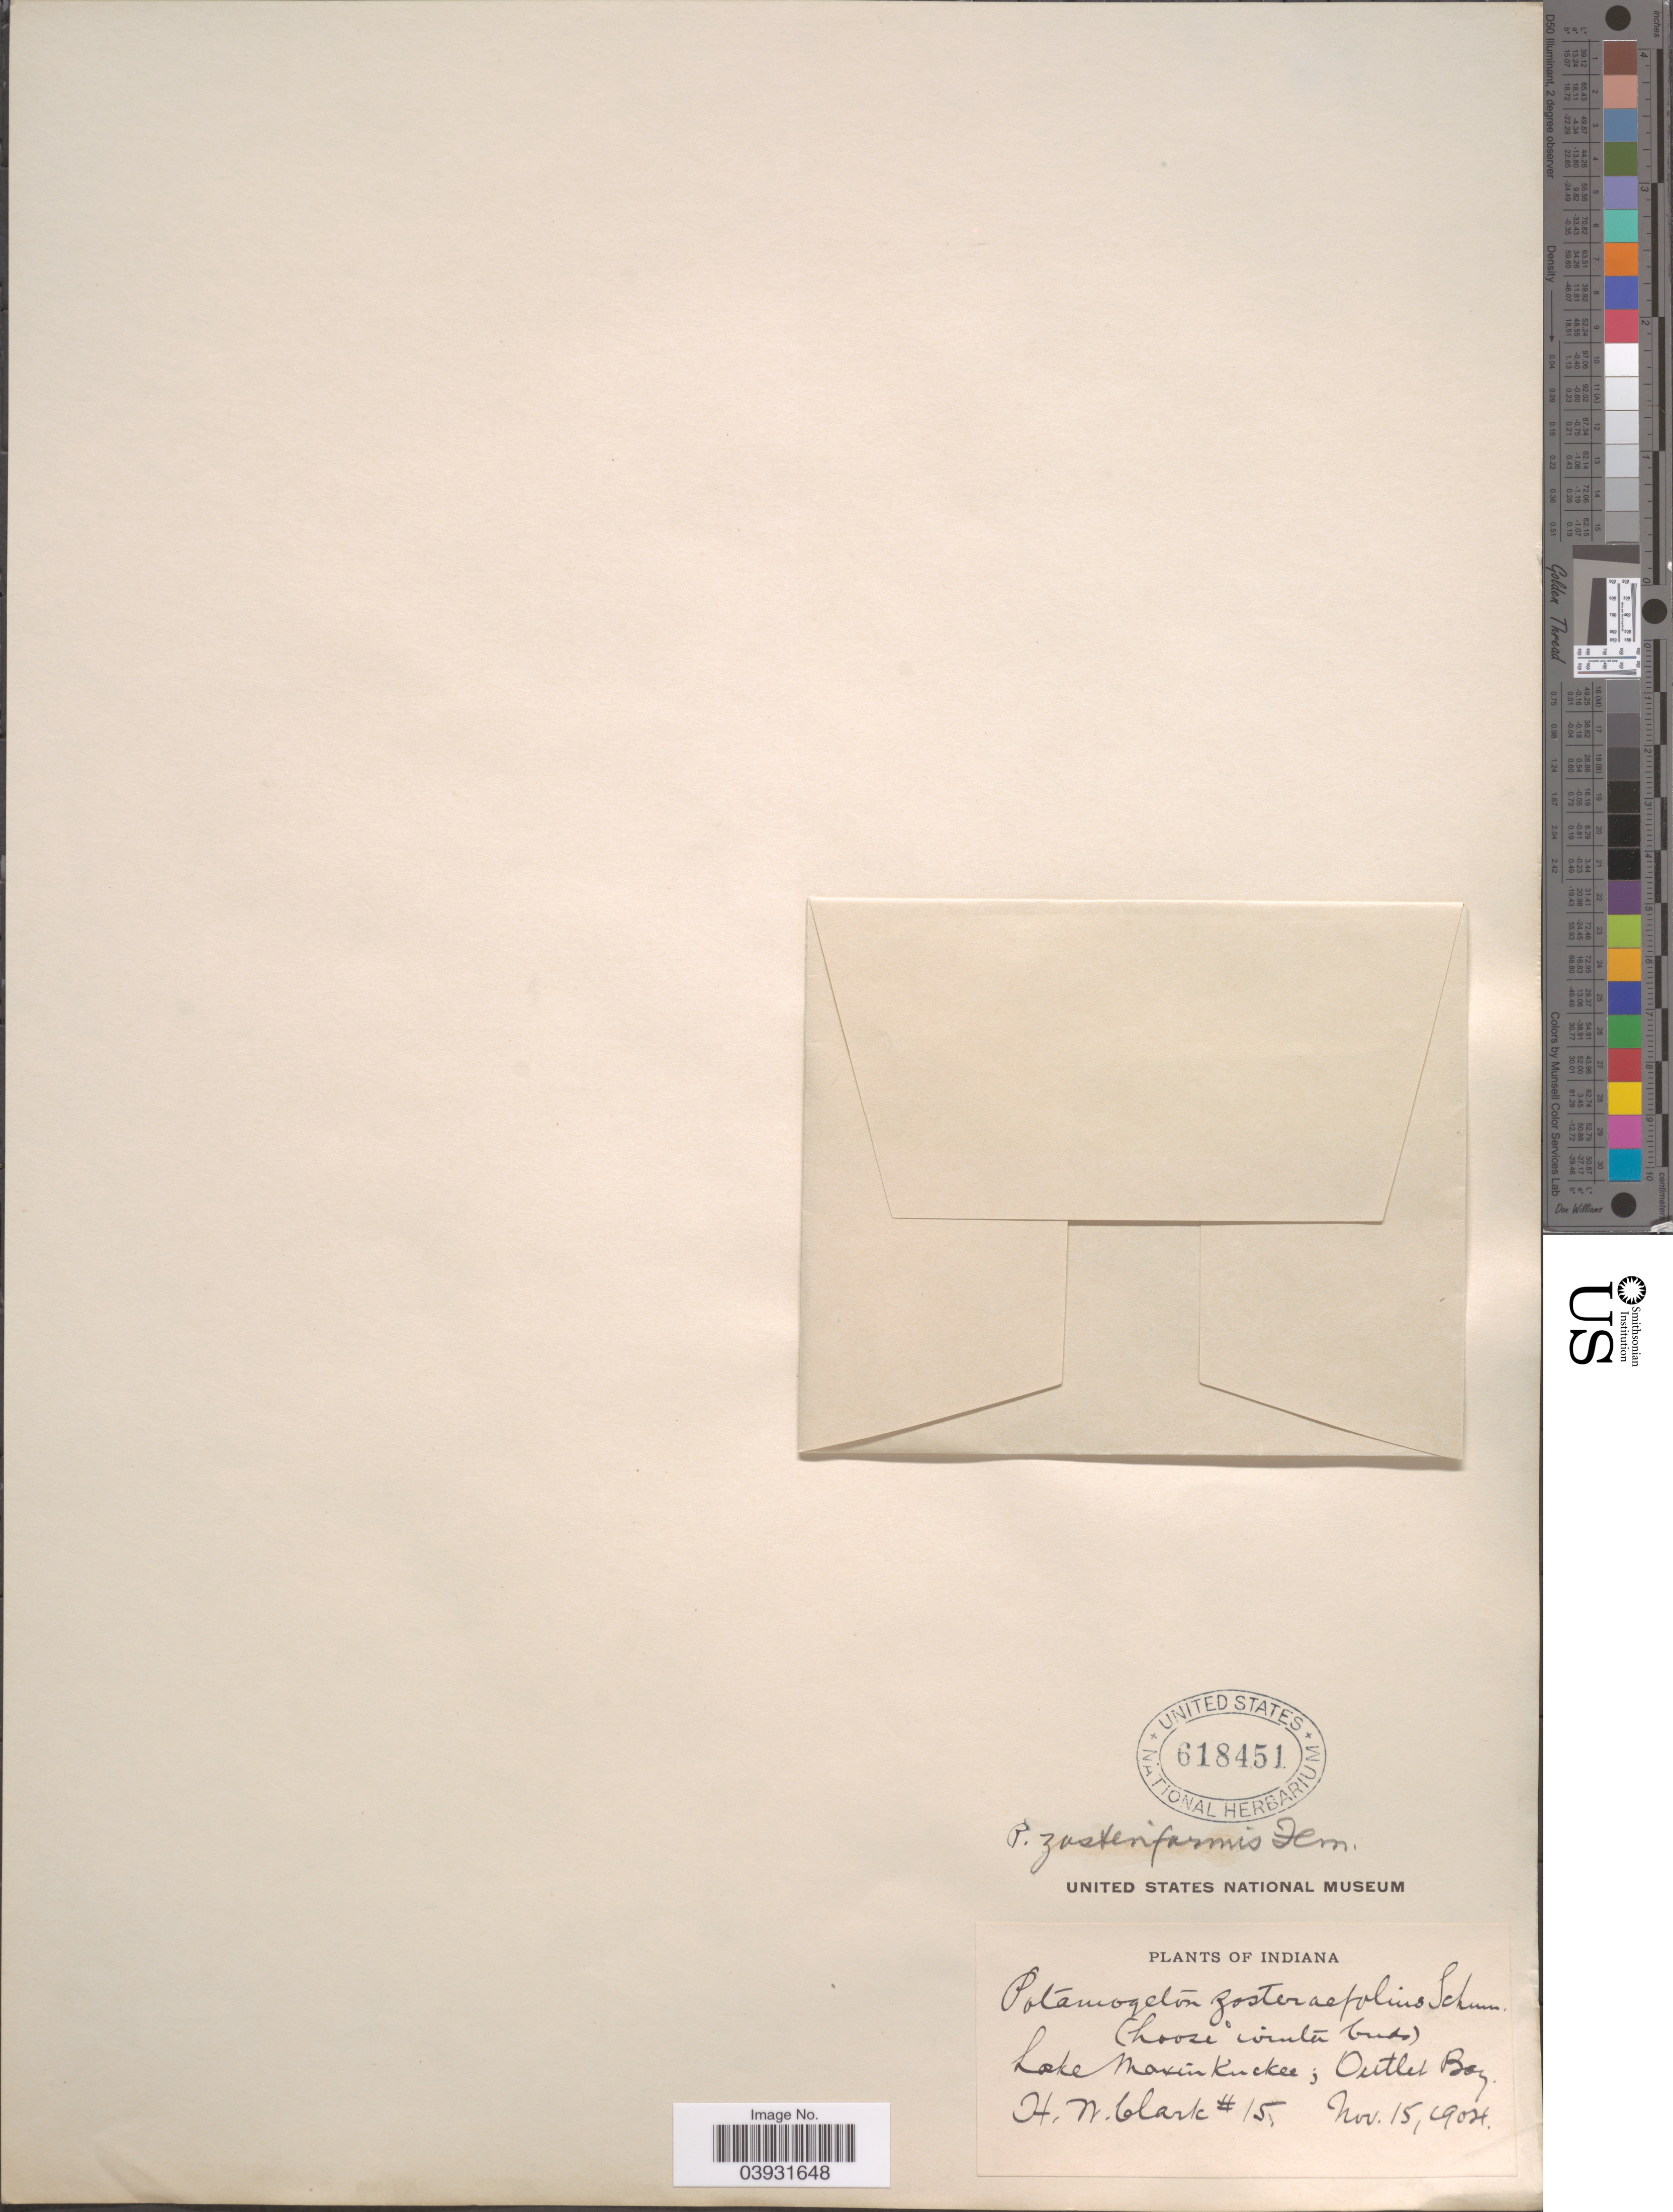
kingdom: Plantae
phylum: Tracheophyta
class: Liliopsida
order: Alismatales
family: Potamogetonaceae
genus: Potamogeton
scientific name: Potamogeton zosterifolius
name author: Schumach.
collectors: H. N. Clark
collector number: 15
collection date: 1904-11-15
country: United States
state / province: Indiana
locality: Lake Maxinkuckee, Outlet Bay.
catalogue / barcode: US 618451